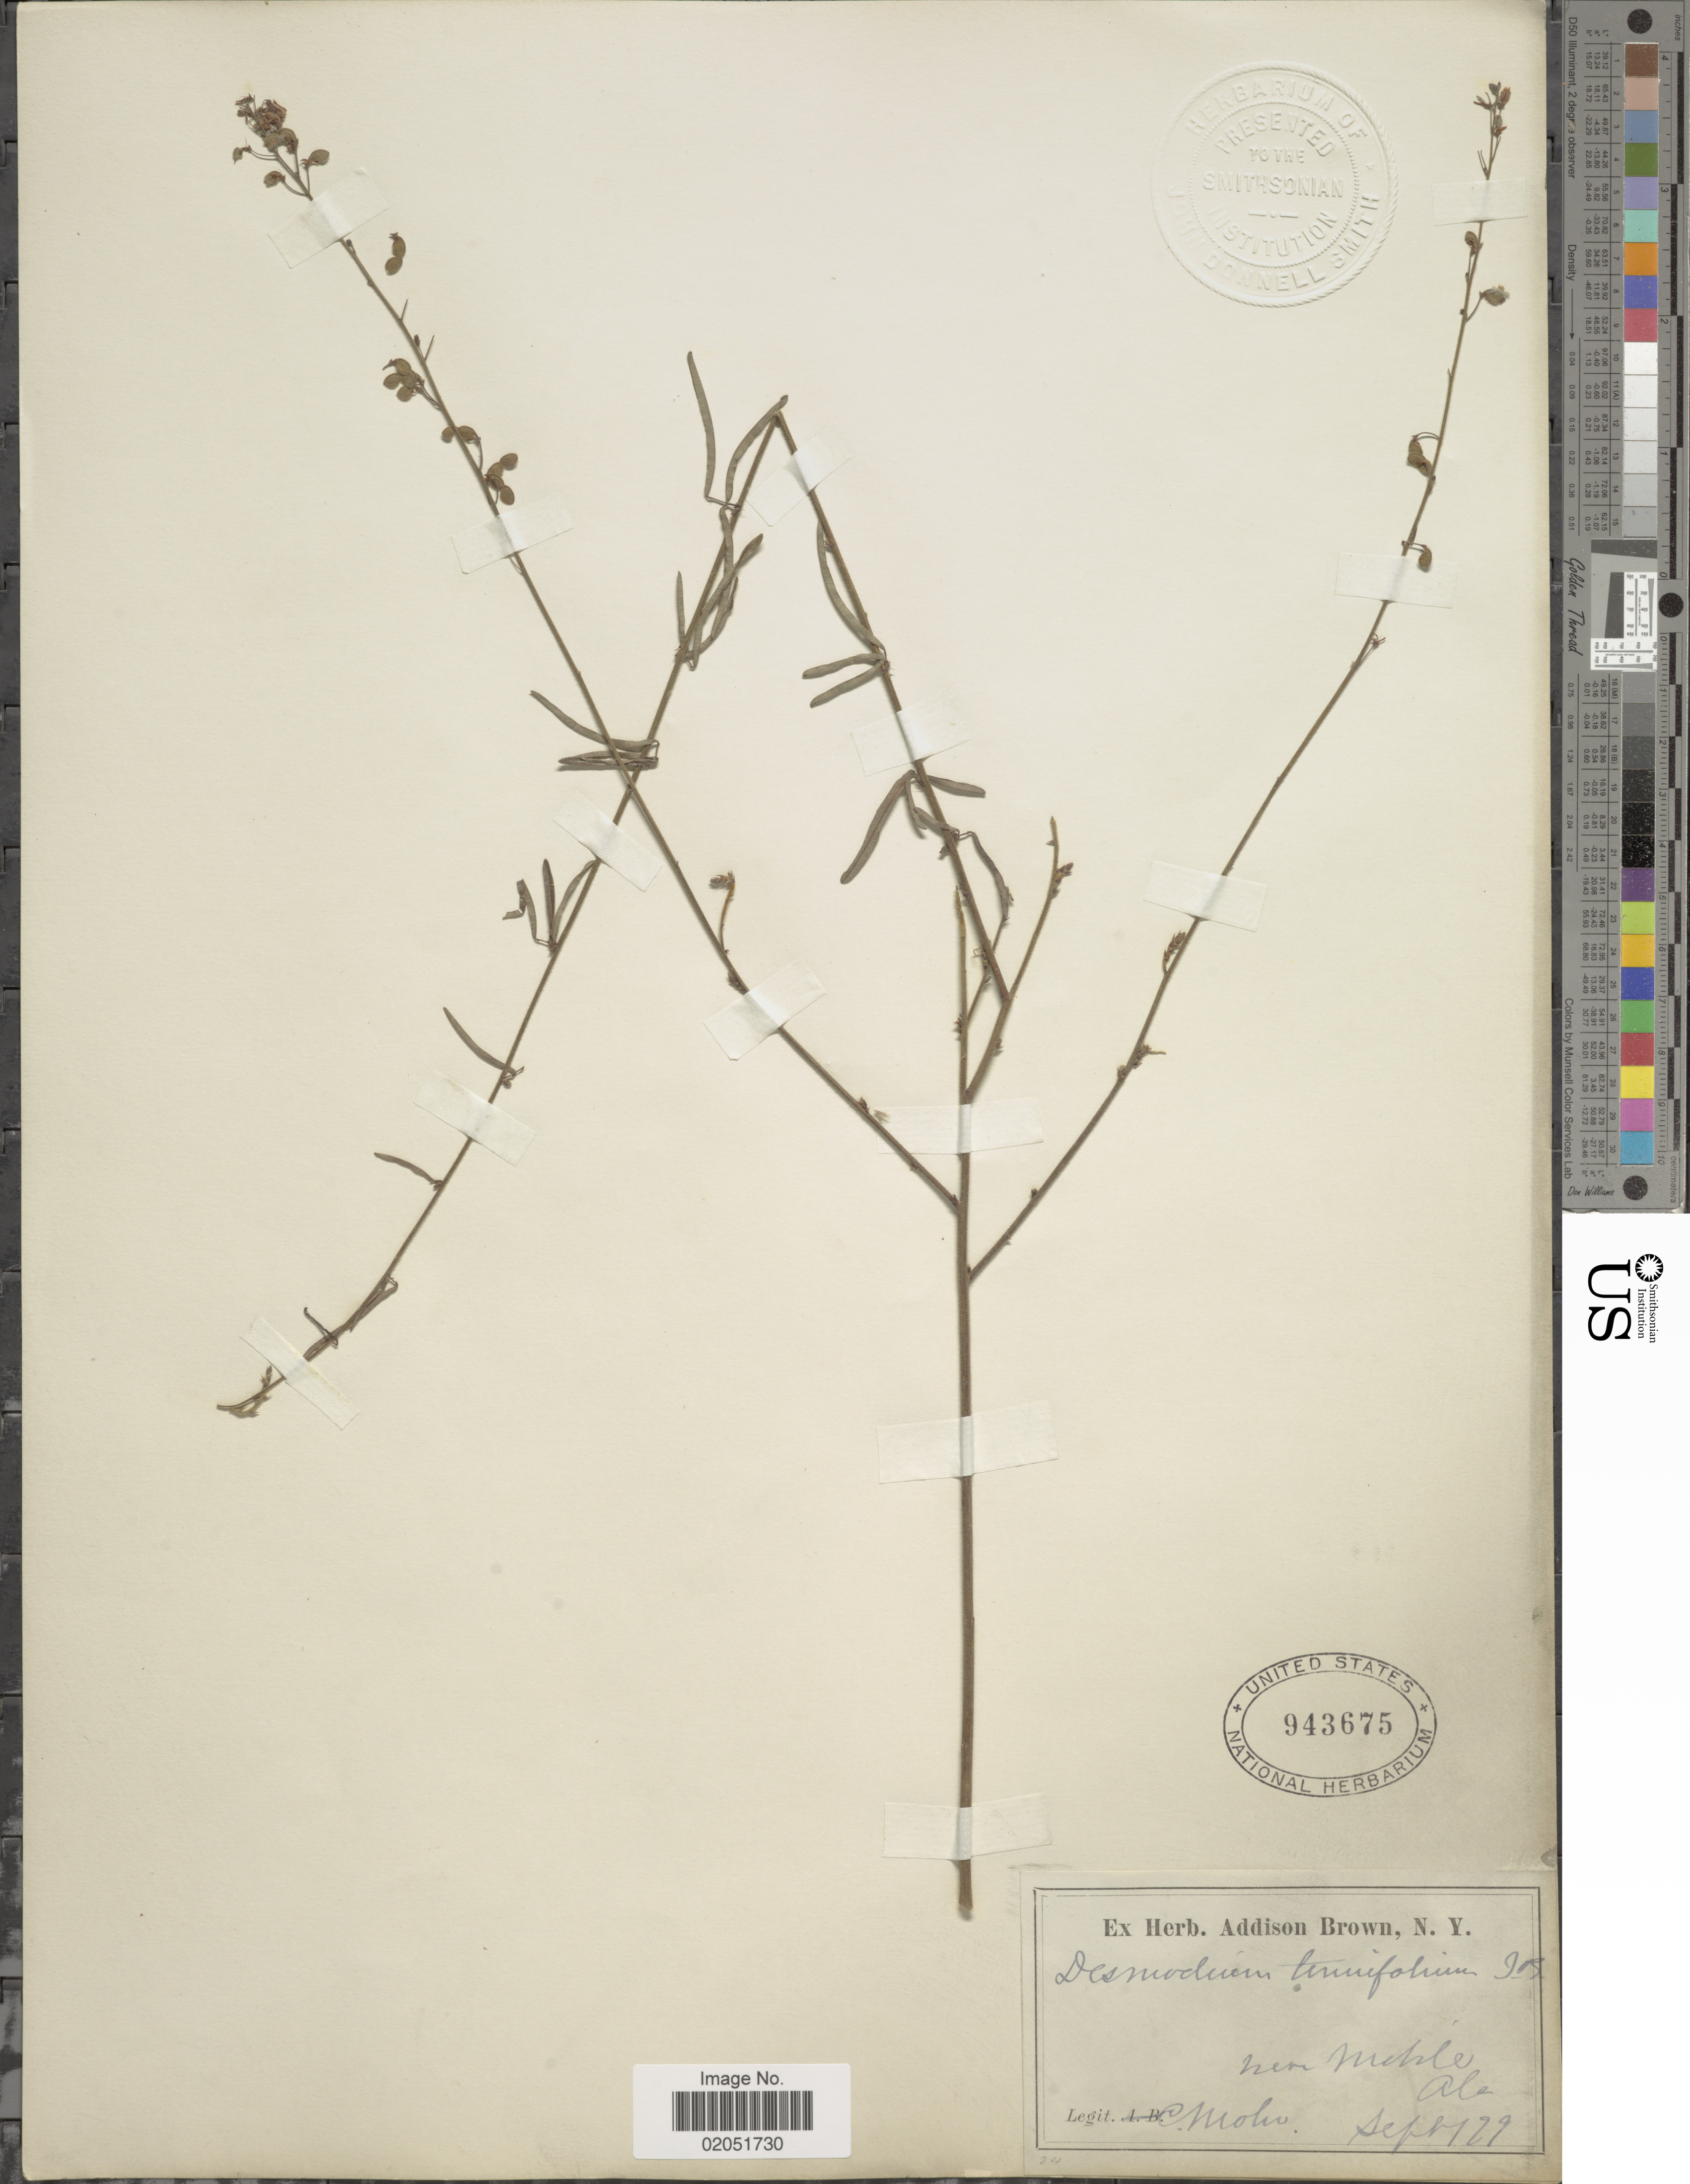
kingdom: Plantae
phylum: Tracheophyta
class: Magnoliopsida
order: Fabales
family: Fabaceae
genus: Desmodium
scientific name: Desmodium tenuifolium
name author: Torr. & A. Gray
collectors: C. T. Mohr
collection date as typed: Transcribed d/m/y: /9/29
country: United States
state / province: Alabama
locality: Near Mobile, Ala.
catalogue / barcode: US 943675